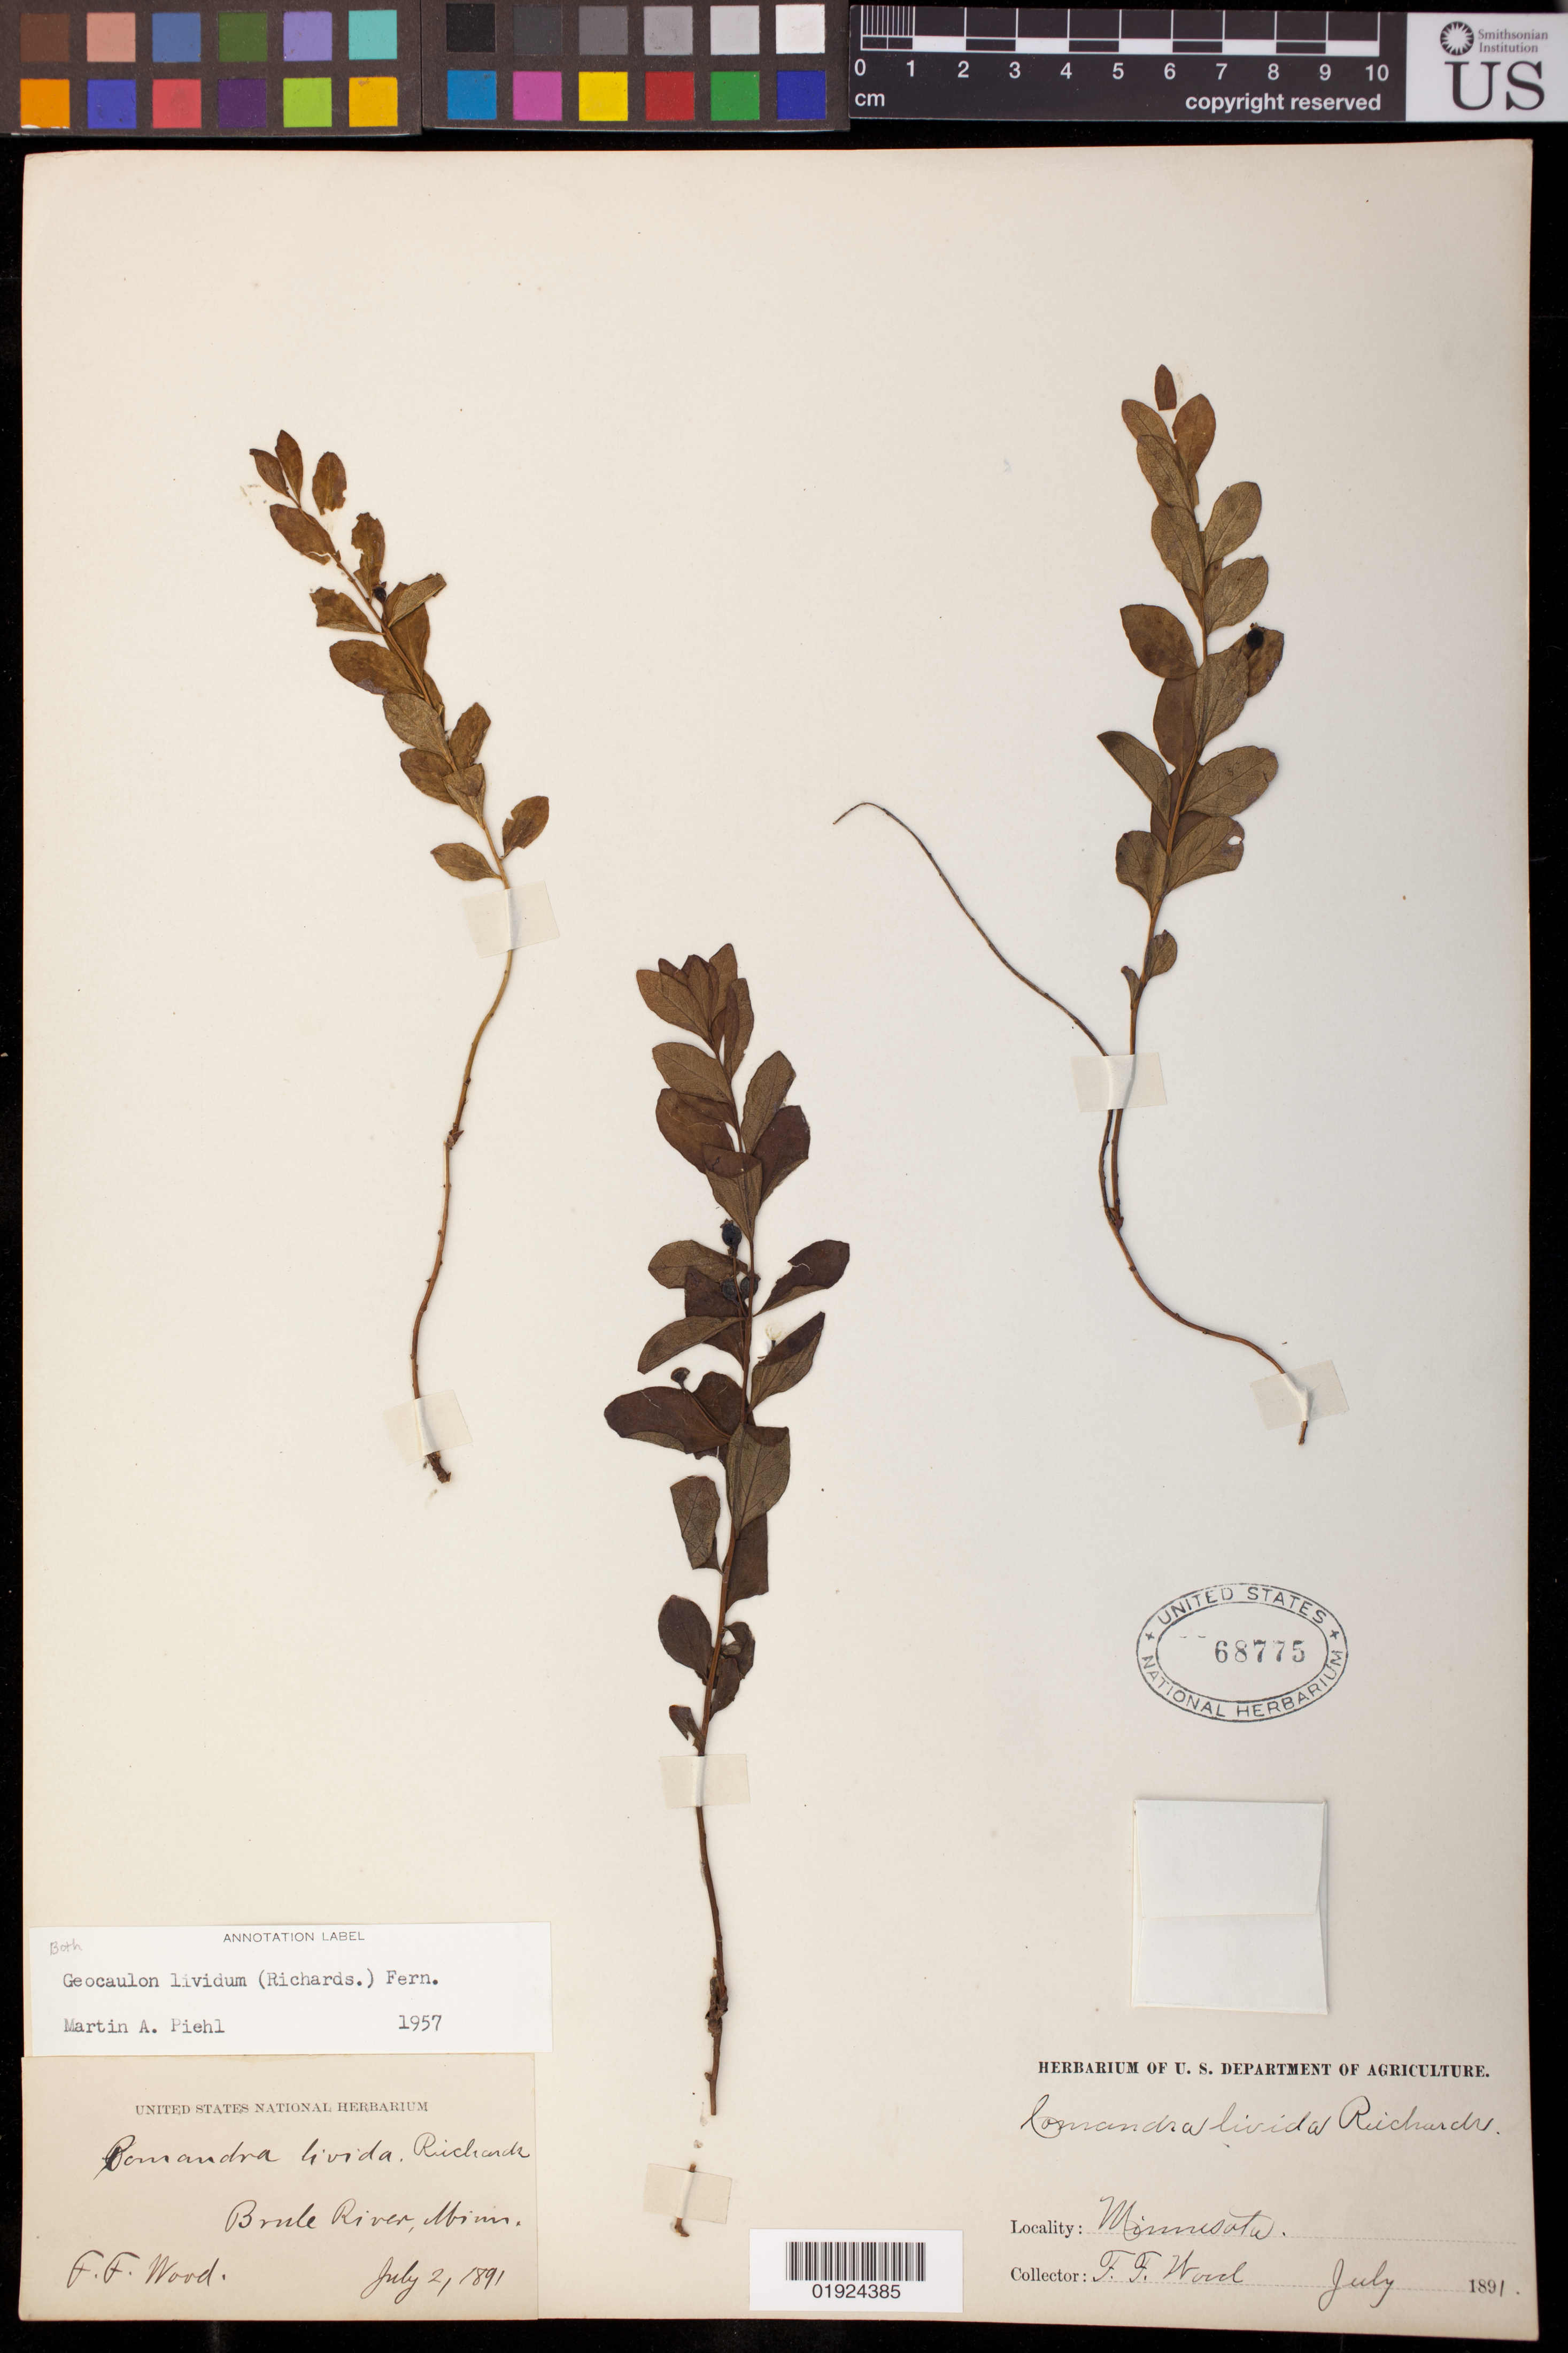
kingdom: Plantae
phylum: Tracheophyta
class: Magnoliopsida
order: Santalales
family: Comandraceae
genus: Geocaulon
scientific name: Geocaulon lividum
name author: (Richardson) Fernald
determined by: Piehl, M. A.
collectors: F. Wood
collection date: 1891-07-02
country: United States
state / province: Minnesota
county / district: Cook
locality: Brule River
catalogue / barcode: US 68775